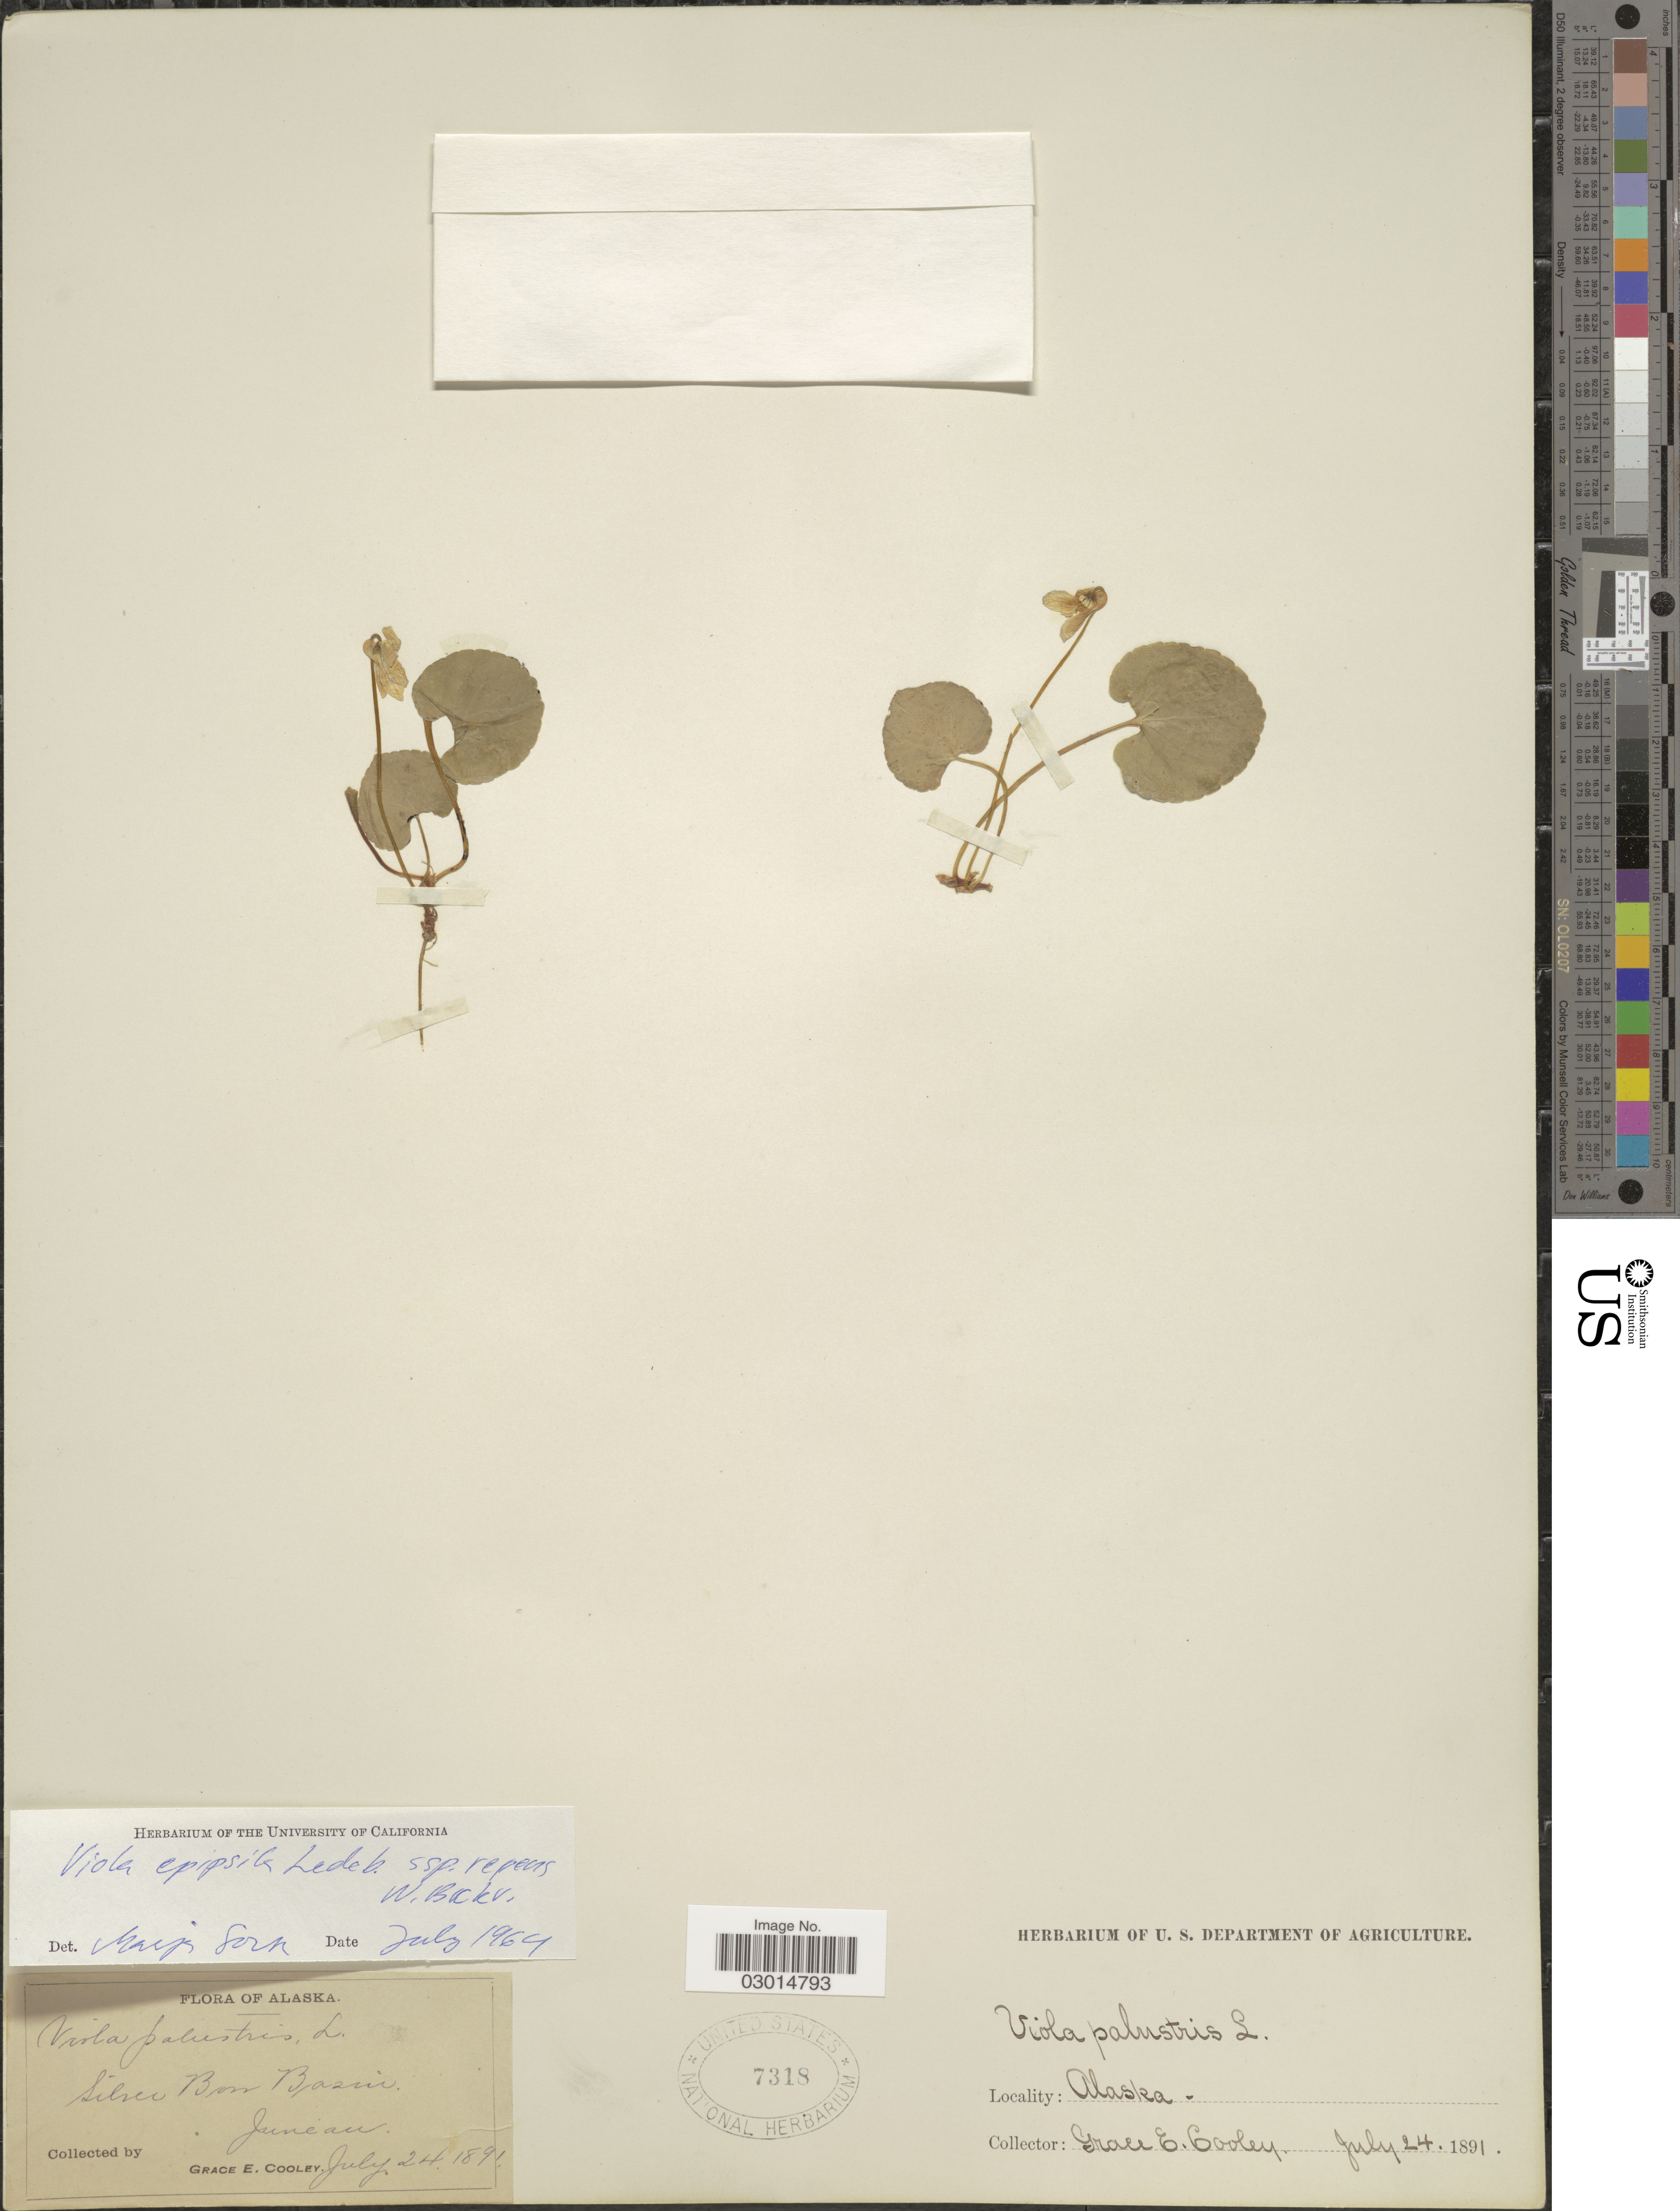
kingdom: Plantae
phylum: Tracheophyta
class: Magnoliopsida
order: Malpighiales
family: Violaceae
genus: Viola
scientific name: Viola epipsila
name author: Ledeb.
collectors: G. E. Cooley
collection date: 1891-07-24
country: United States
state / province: Alaska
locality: Silver Bow Basin. Juneau.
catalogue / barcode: US 7318